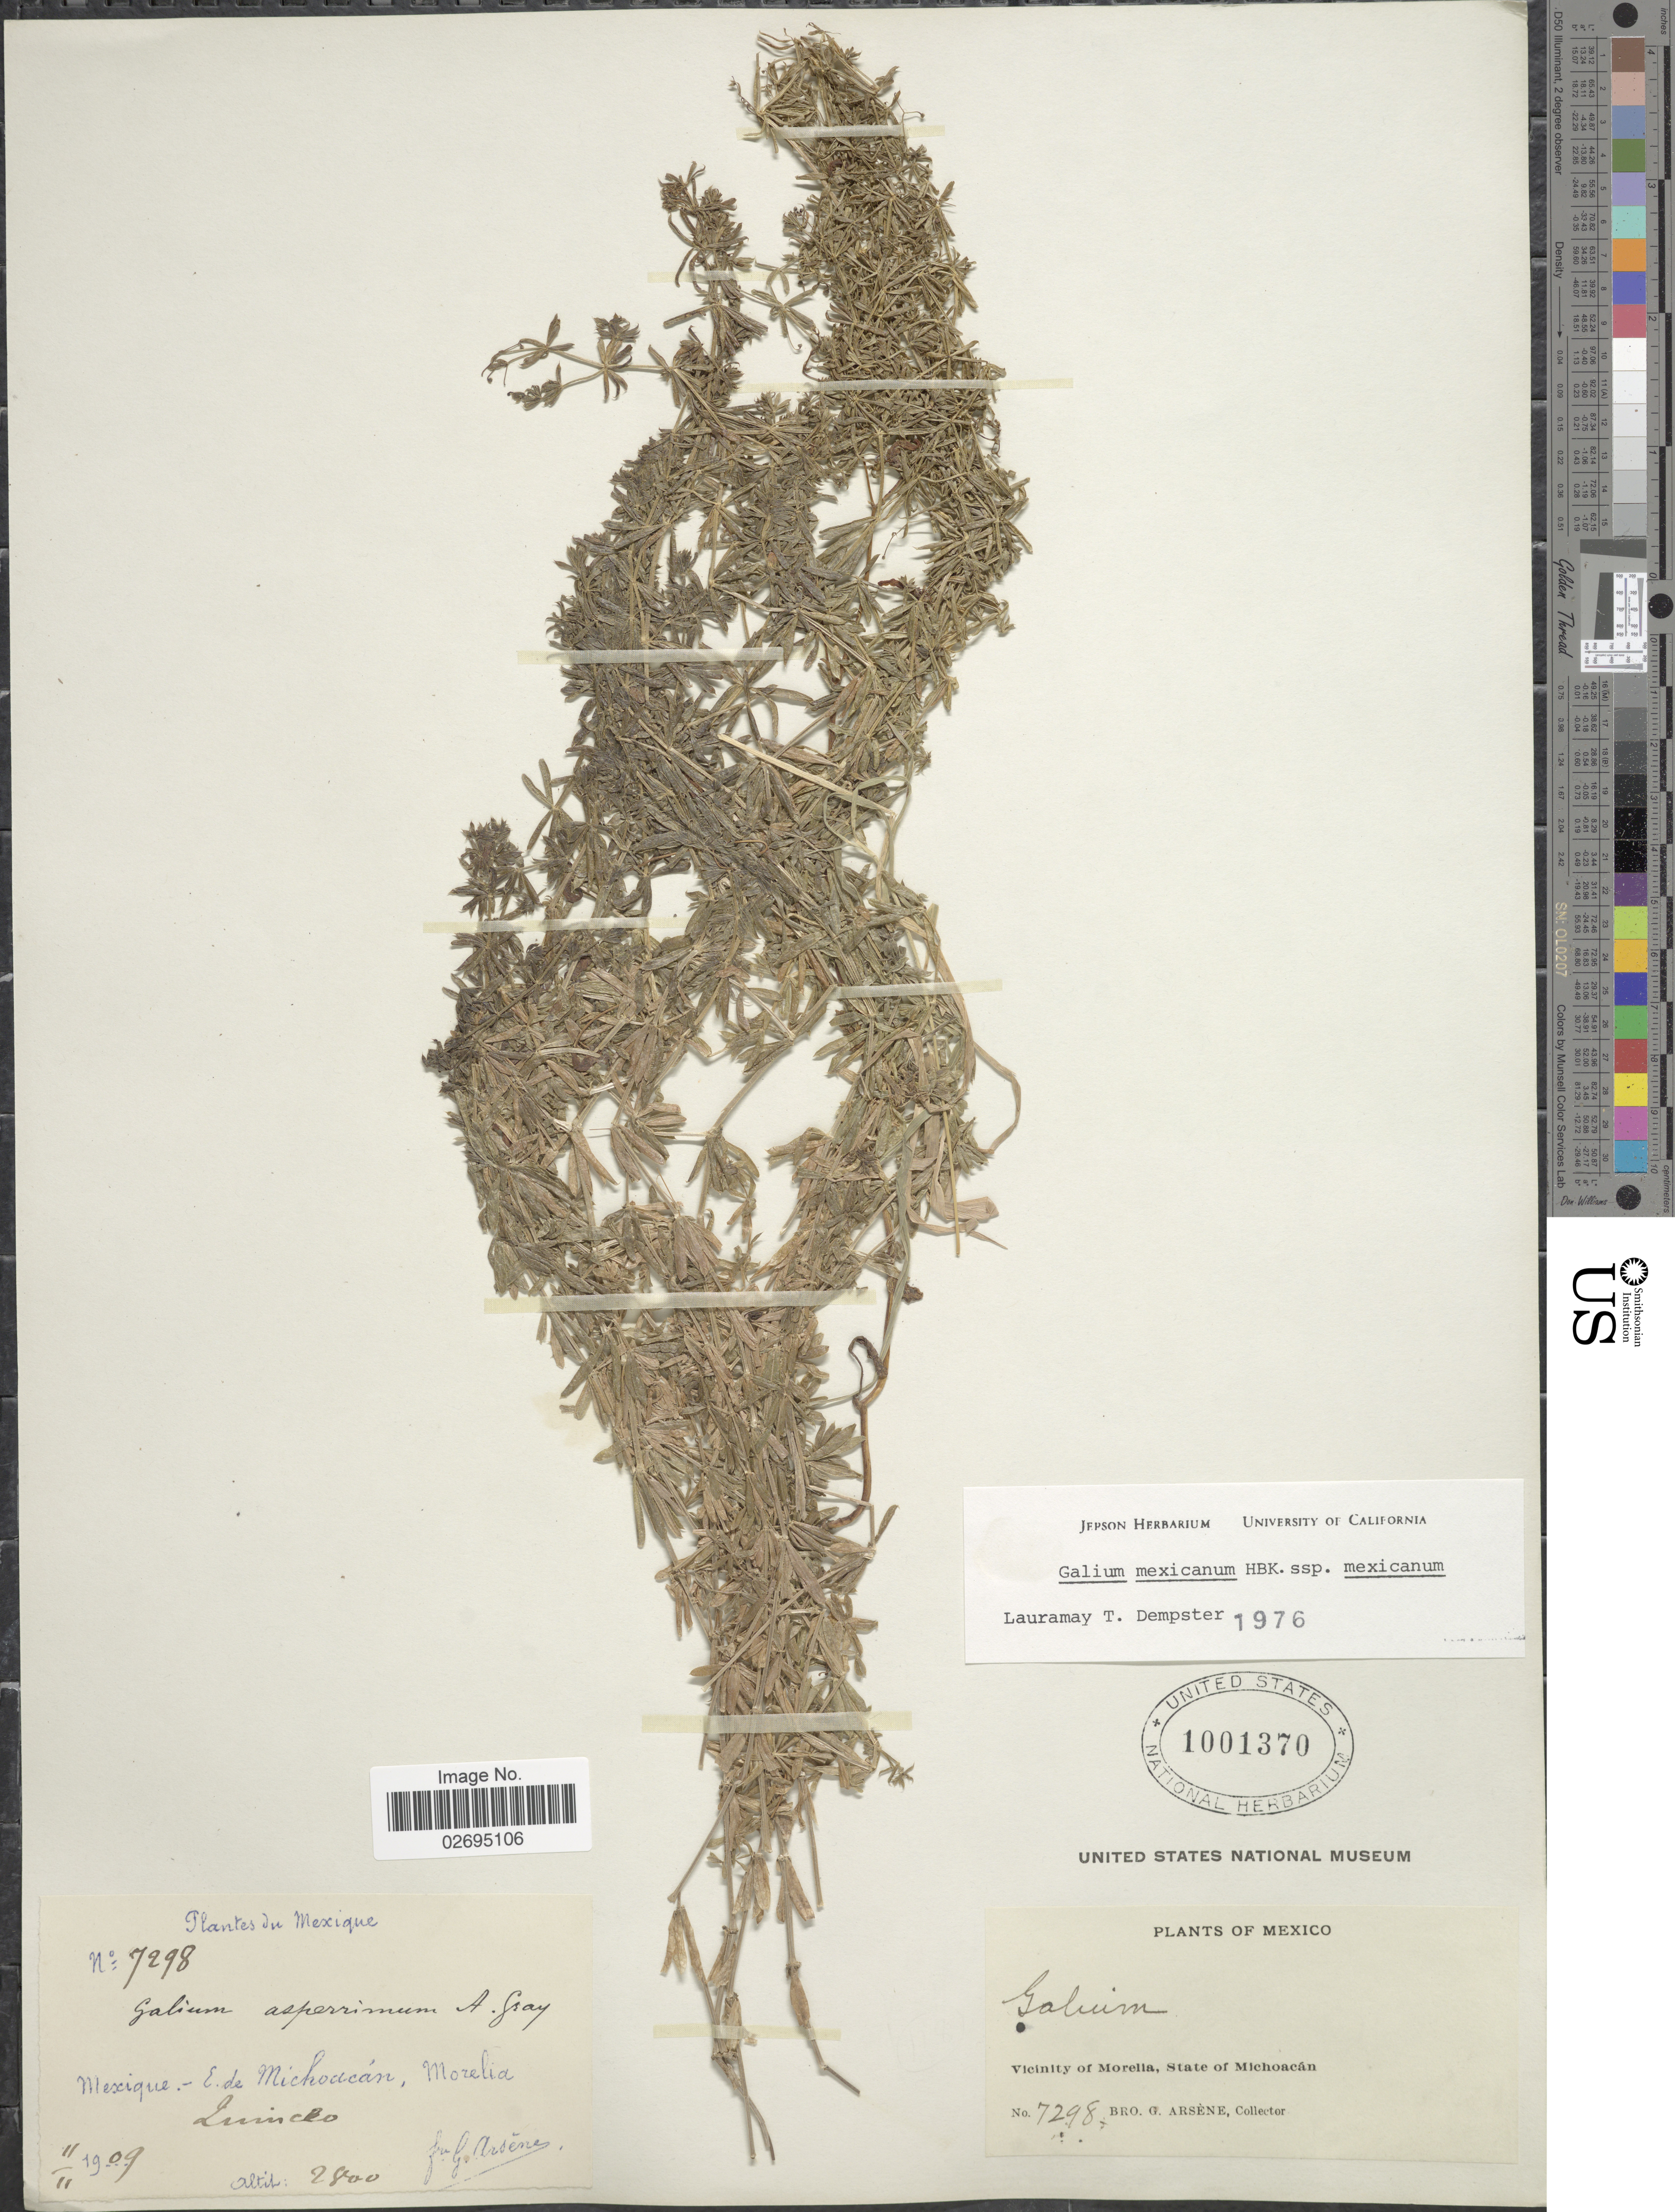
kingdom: Plantae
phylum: Tracheophyta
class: Magnoliopsida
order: Gentianales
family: Rubiaceae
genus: Galium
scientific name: Galium mexicanum subsp. mexicanum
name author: Kunth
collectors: Bro. G. Arsène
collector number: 7298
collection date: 1909-11-11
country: Mexico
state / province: Michoacán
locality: Quinceo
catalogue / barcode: US 1001370